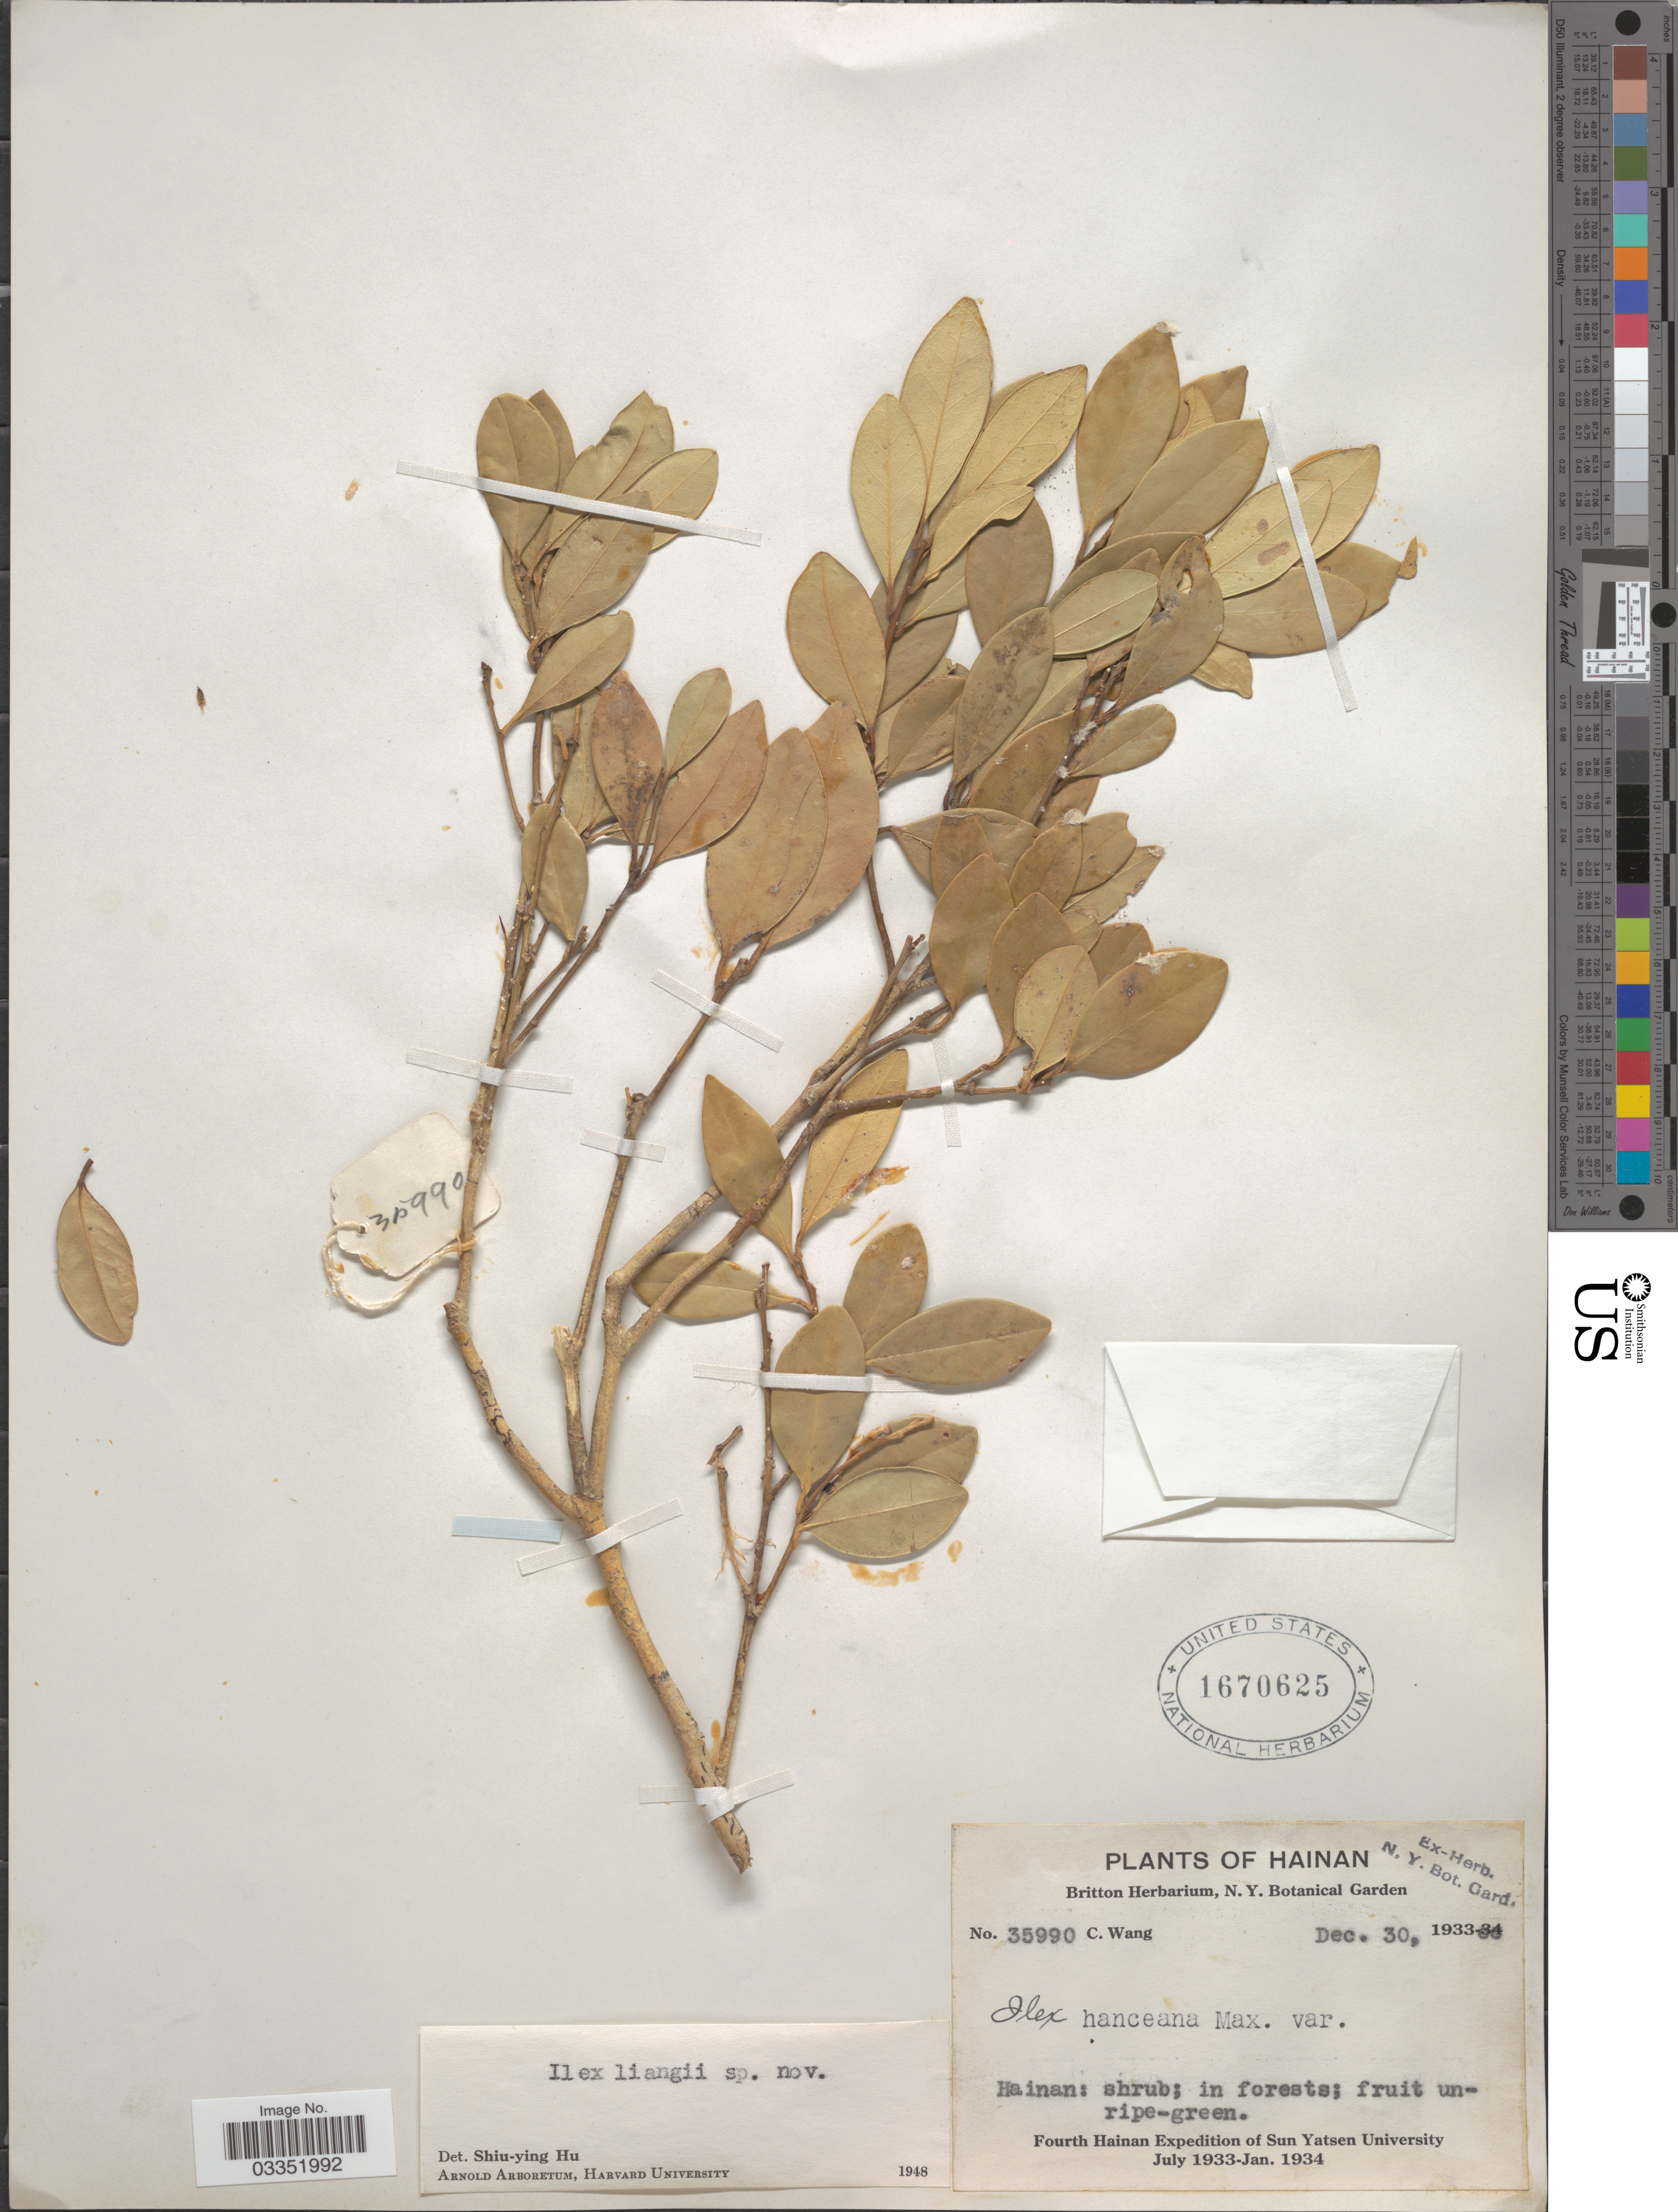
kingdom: Plantae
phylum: Tracheophyta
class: Magnoliopsida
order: Aquifoliales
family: Aquifoliaceae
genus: Ilex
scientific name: Ilex liangii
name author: S.Y. Hu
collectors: C. Wang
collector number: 35990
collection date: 1933-12-30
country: China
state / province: Hainan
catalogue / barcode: US 1670625